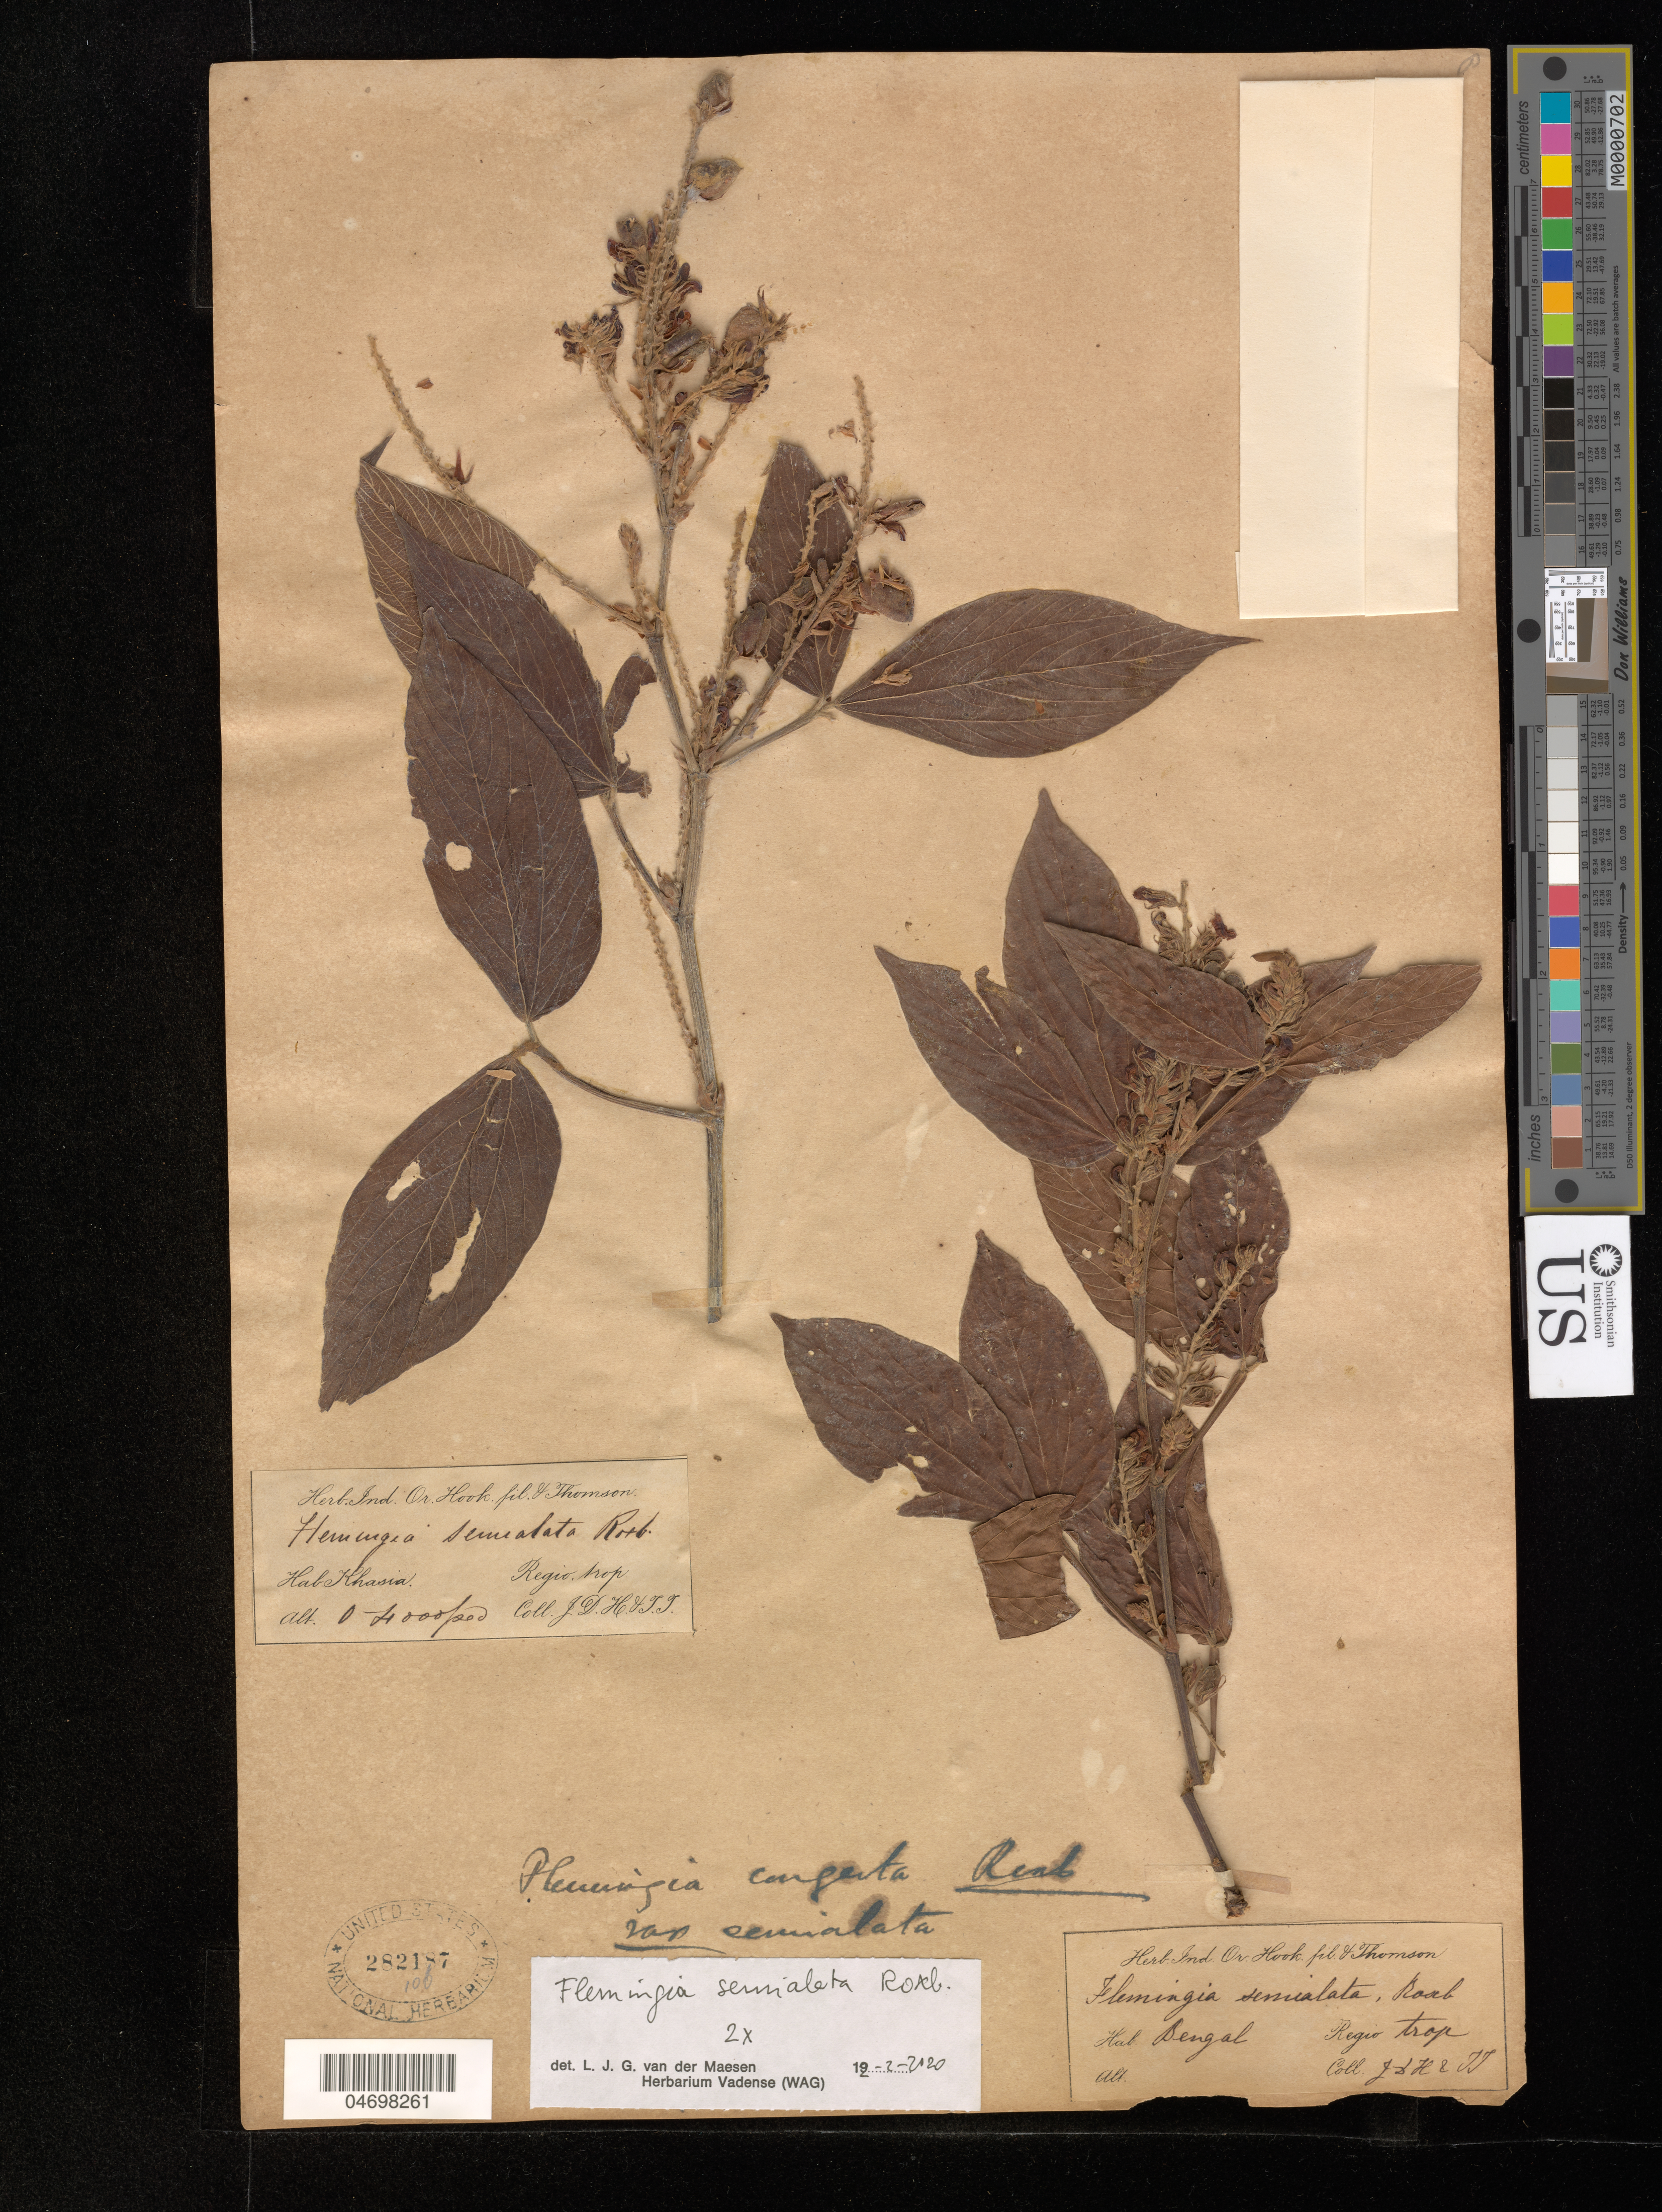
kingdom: Plantae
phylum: Tracheophyta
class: Magnoliopsida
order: Fabales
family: Fabaceae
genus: Flemingia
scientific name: Flemingia semialata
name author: Roxb.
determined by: Van Der Maesen, L. J. G., (WAG), Wageningen University (Netherlands)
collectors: ex herb. Ind Or Hook fil & Thomson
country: India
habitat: two collections on sheet - Hab. Khasia and Hab. Bengal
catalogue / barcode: US 282187